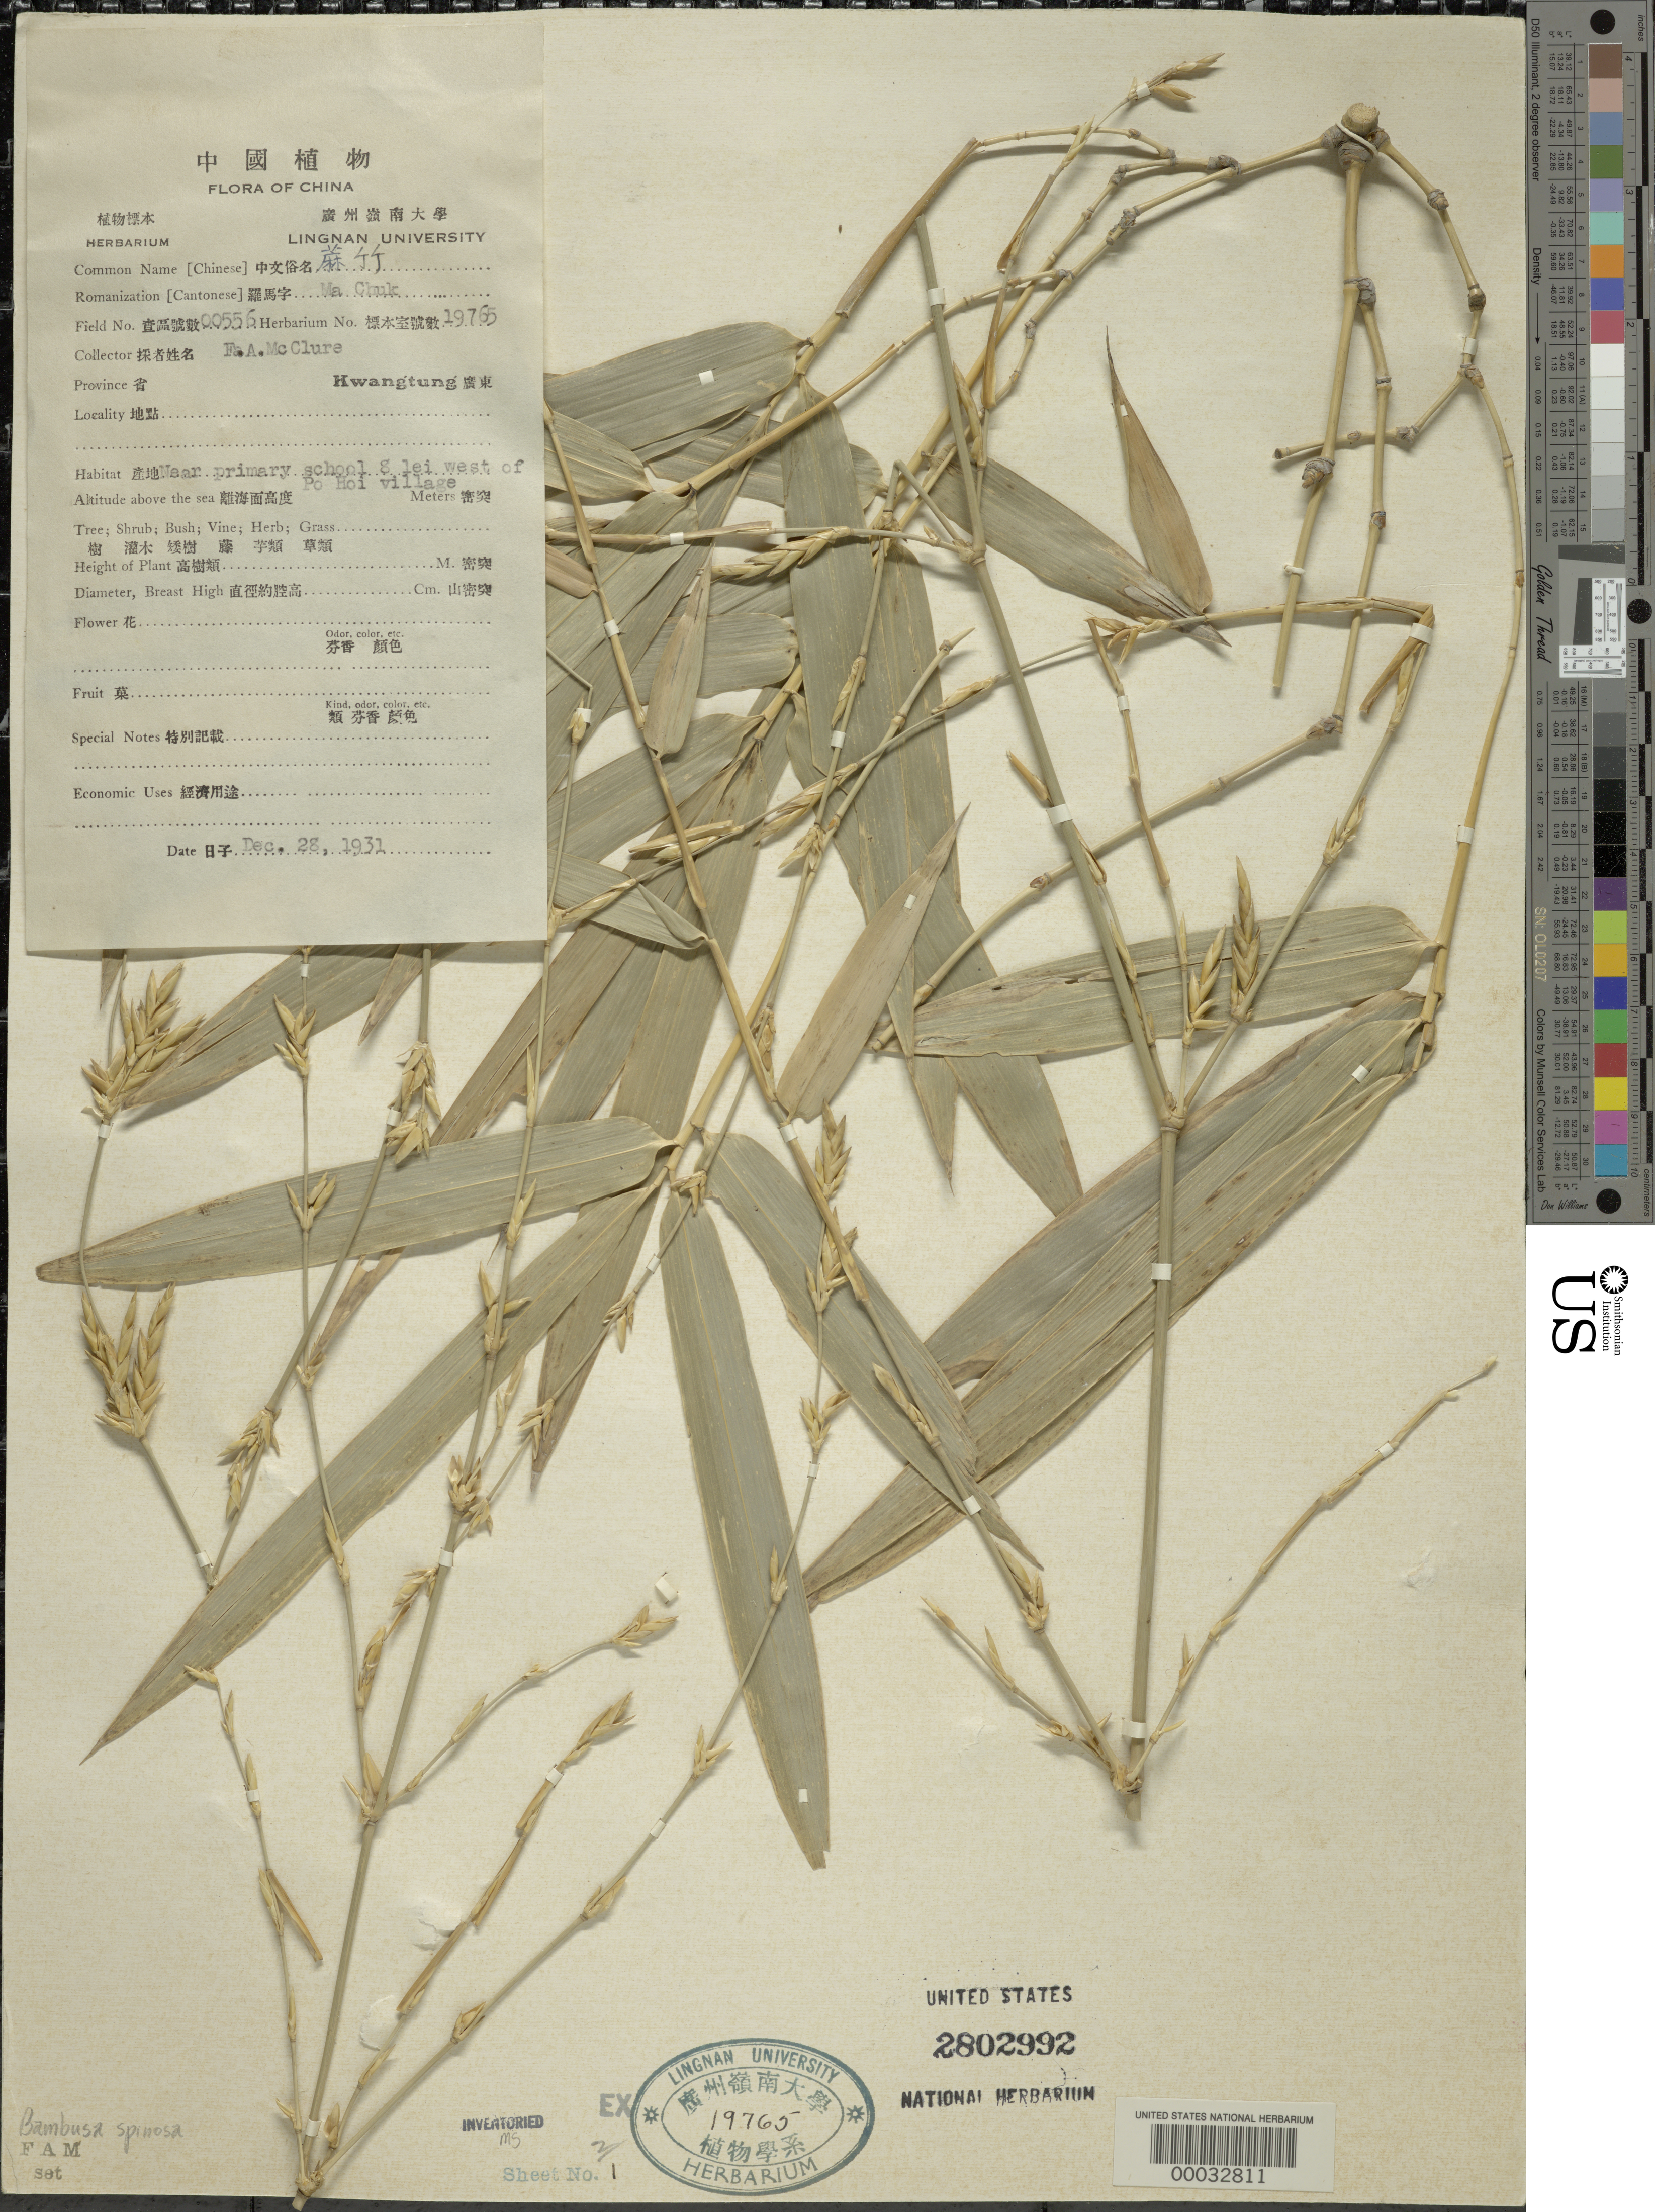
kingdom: Plantae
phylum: Tracheophyta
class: Liliopsida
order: Poales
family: Poaceae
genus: Bambusa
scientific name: Bambusa sinospinosa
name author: McClure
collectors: F. A. McClure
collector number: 556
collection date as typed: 28 Dec 1931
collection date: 1931-12-28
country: China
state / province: Guangdong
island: Honam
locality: Po hoi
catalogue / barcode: US 2802992